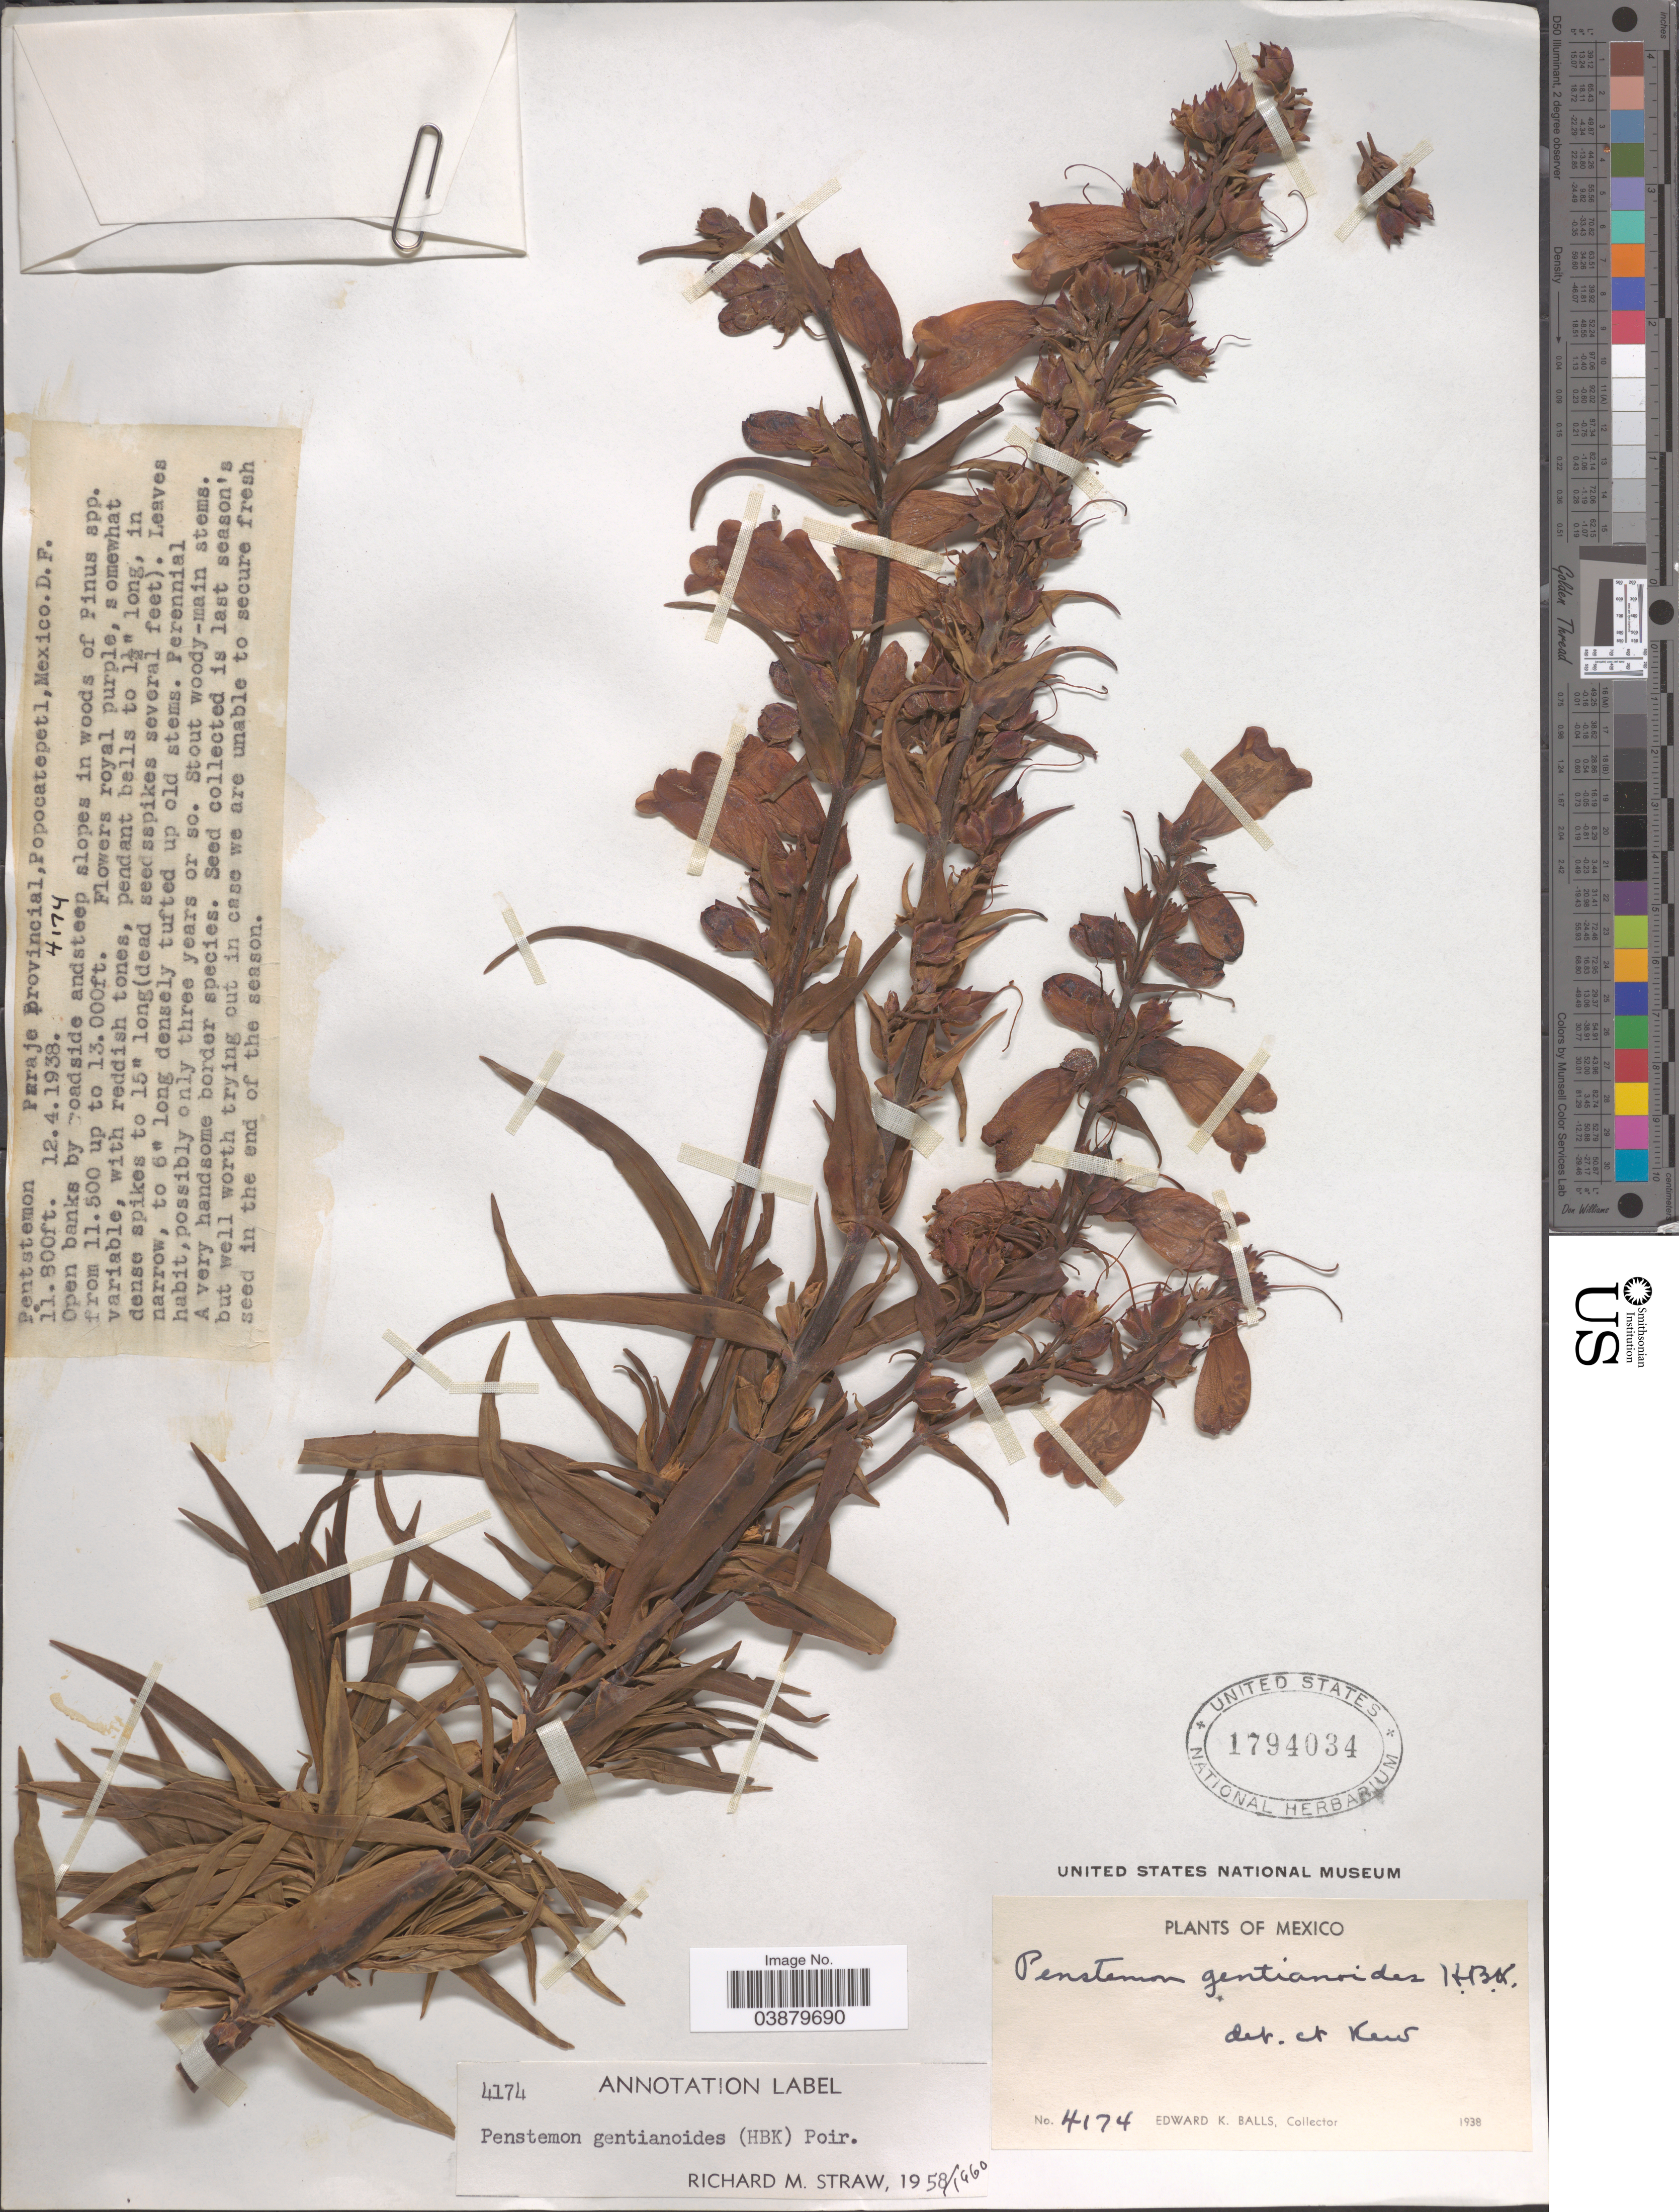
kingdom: Plantae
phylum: Tracheophyta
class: Magnoliopsida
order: Lamiales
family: Plantaginaceae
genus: Penstemon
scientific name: Penstemon gentianoides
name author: (Kunth) Poir.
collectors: E. K. Balls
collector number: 4174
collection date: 1938-04-12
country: Mexico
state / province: Distrito Federal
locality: Paraje Provincial, Popocatepetl.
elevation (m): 3505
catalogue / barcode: US 1794034